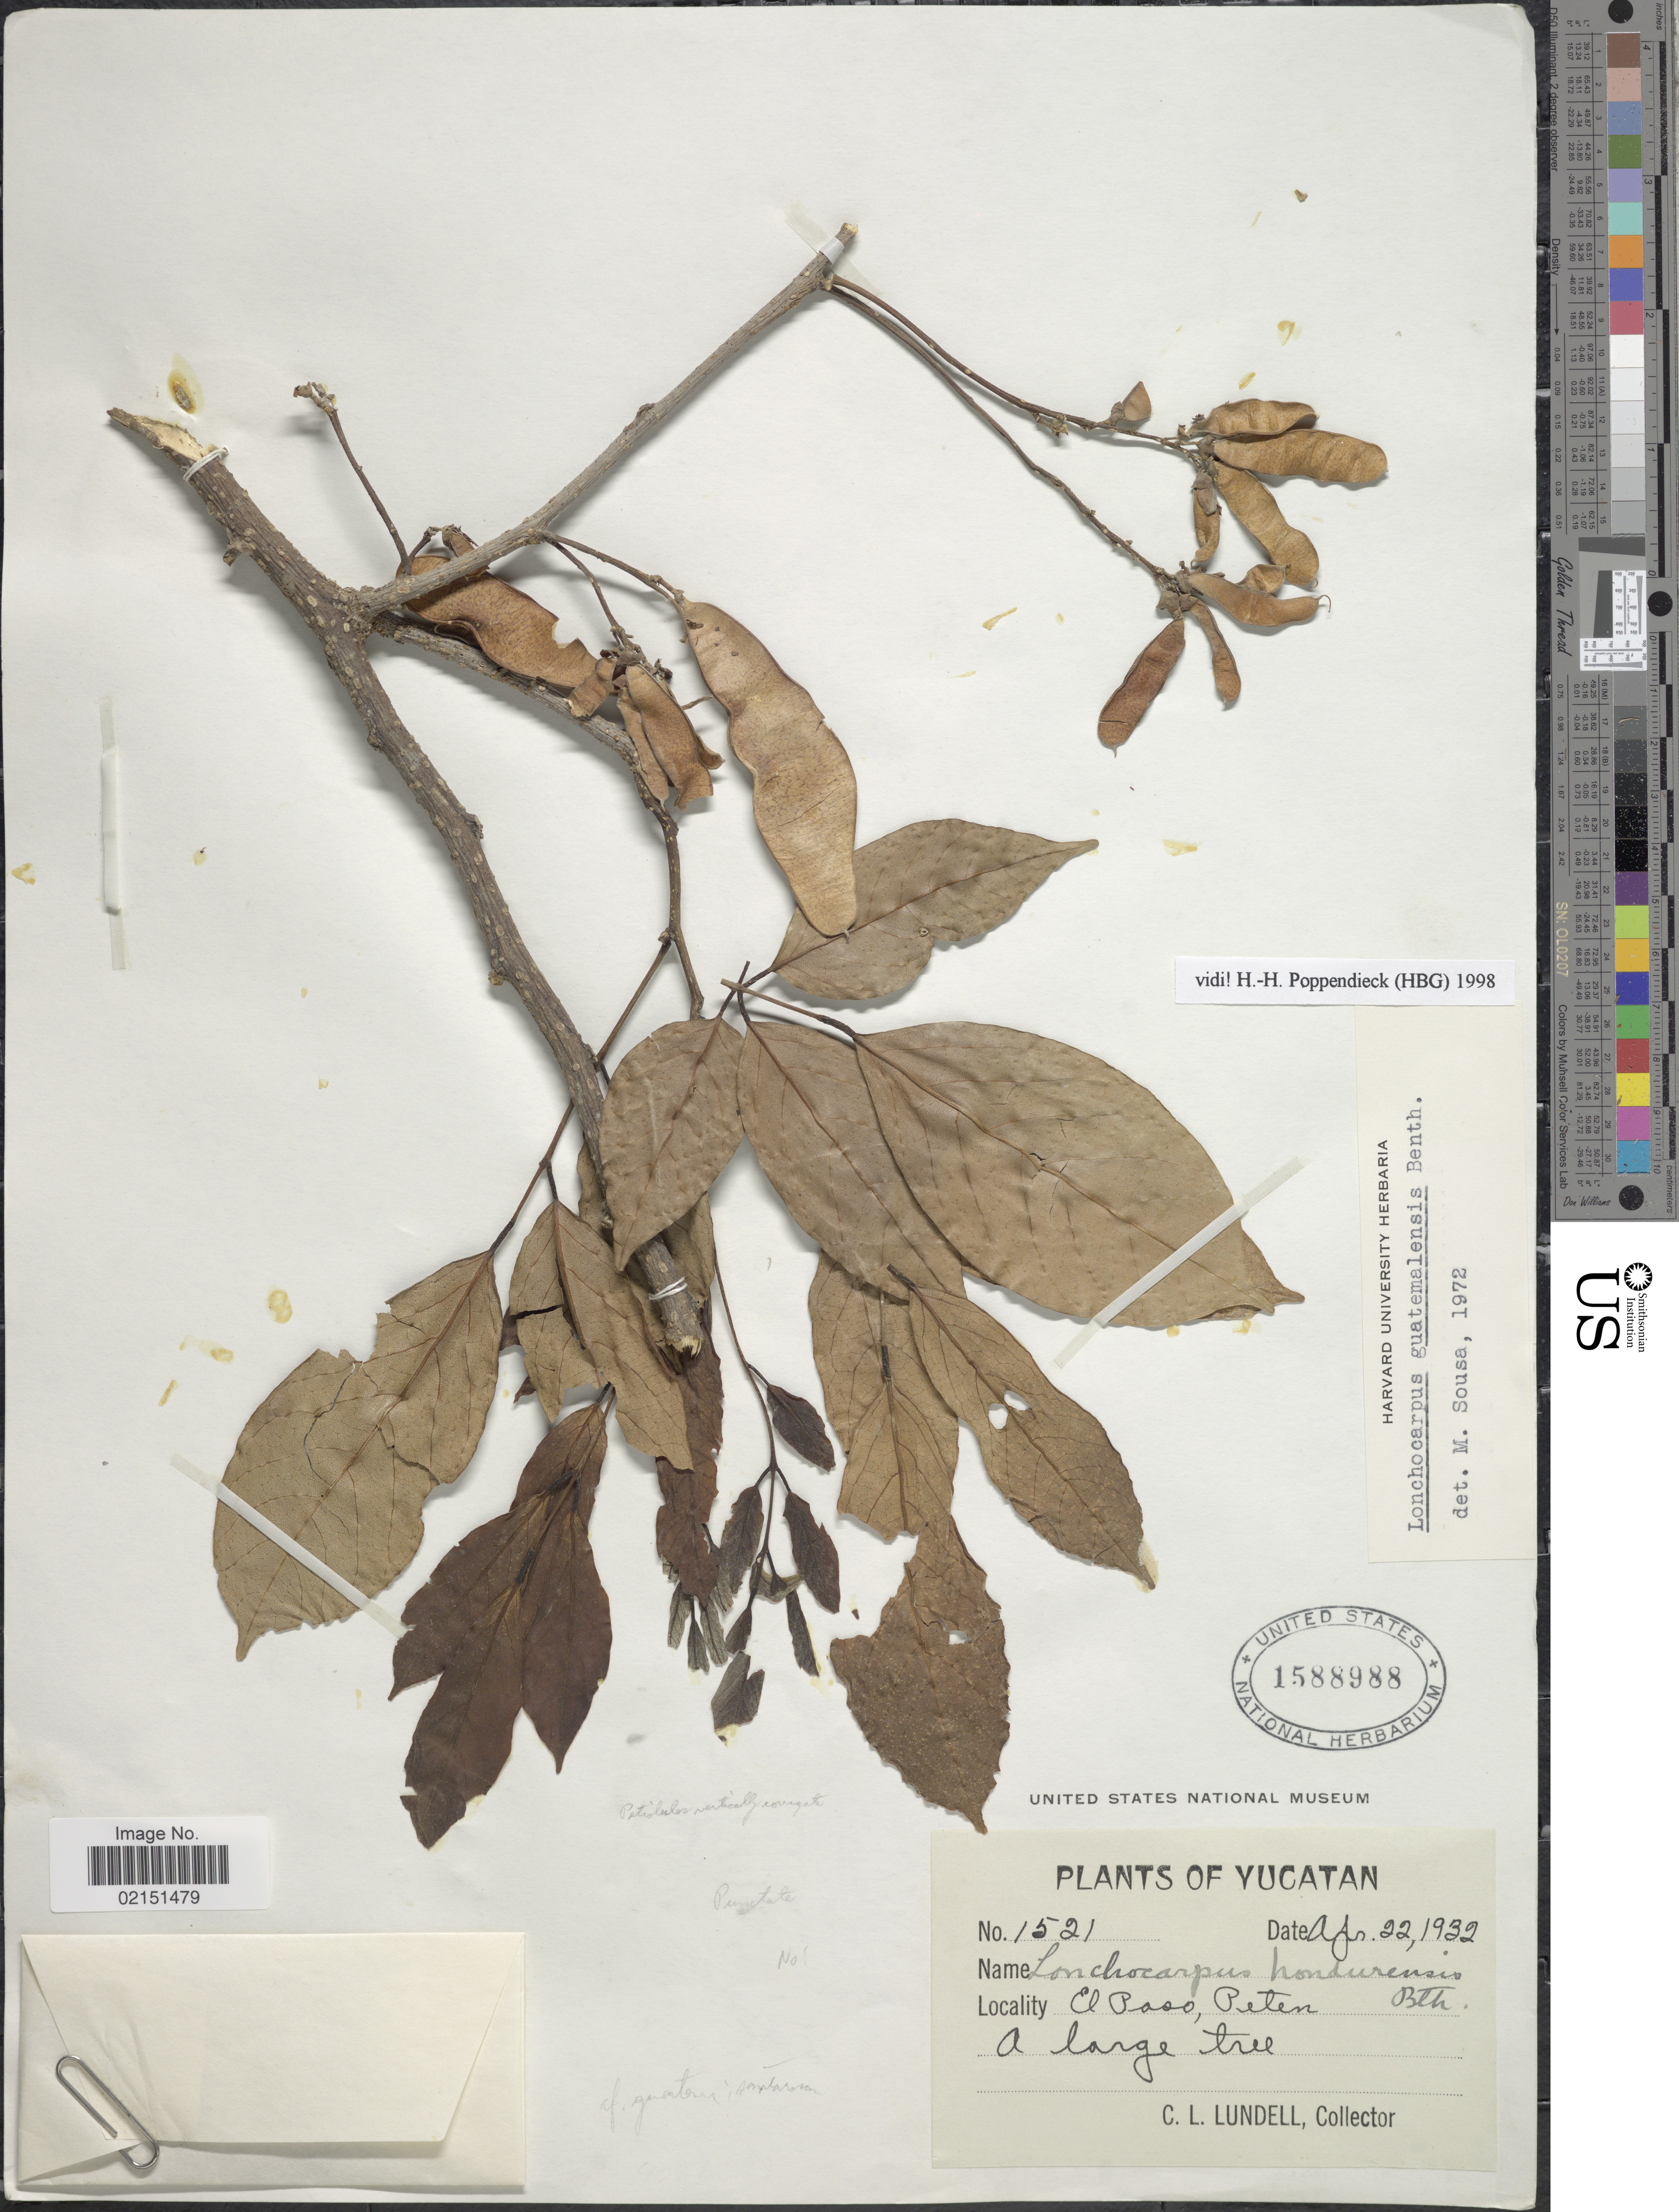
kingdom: Plantae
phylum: Tracheophyta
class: Magnoliopsida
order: Fabales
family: Fabaceae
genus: Lonchocarpus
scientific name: Lonchocarpus guatemalensis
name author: Benth.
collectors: C. L. Lundell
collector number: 1521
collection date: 1932-04-22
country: Mexico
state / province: Yucatán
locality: Yucatan. El Paso, Peten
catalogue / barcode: US 1588988